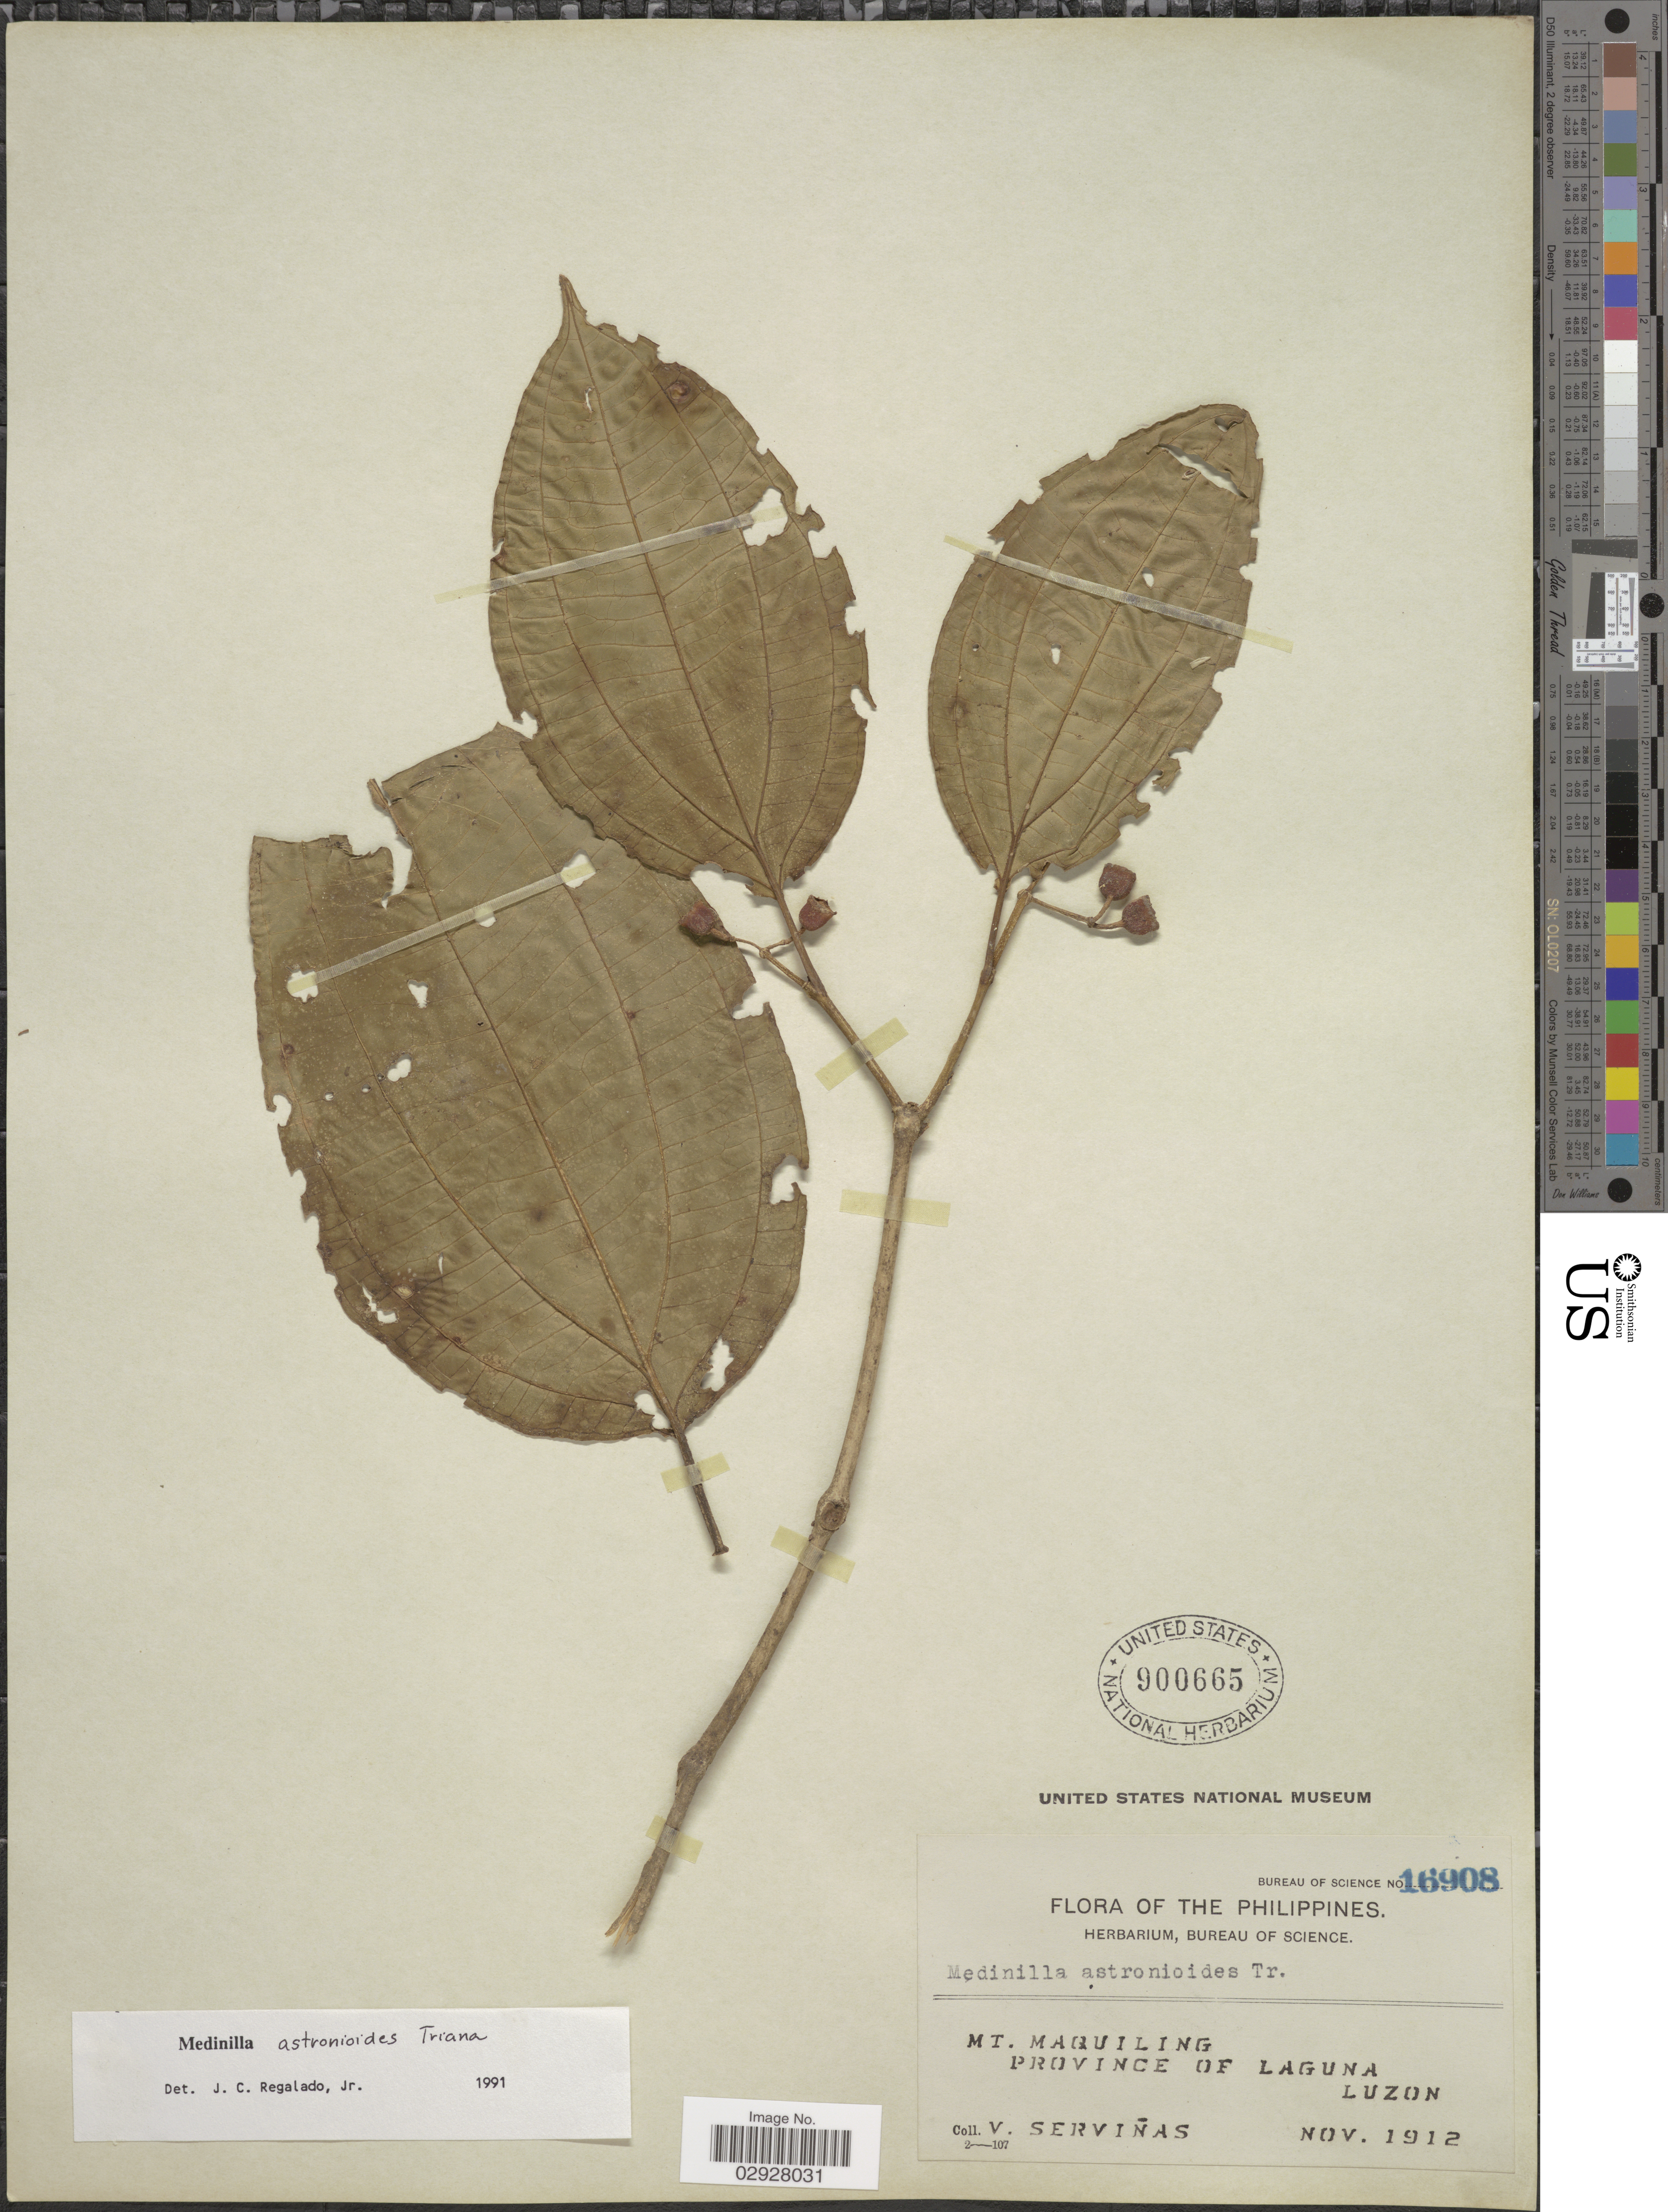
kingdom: Plantae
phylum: Tracheophyta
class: Magnoliopsida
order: Myrtales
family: Melastomataceae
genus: Medinilla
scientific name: Medinilla astronioides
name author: Triana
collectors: V. Servinas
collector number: Bureau of Science 16908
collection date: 1912-11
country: Philippines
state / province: Calabarzon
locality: Mt. Maquiling, Province of Laguna, Luzon.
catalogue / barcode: US 900665